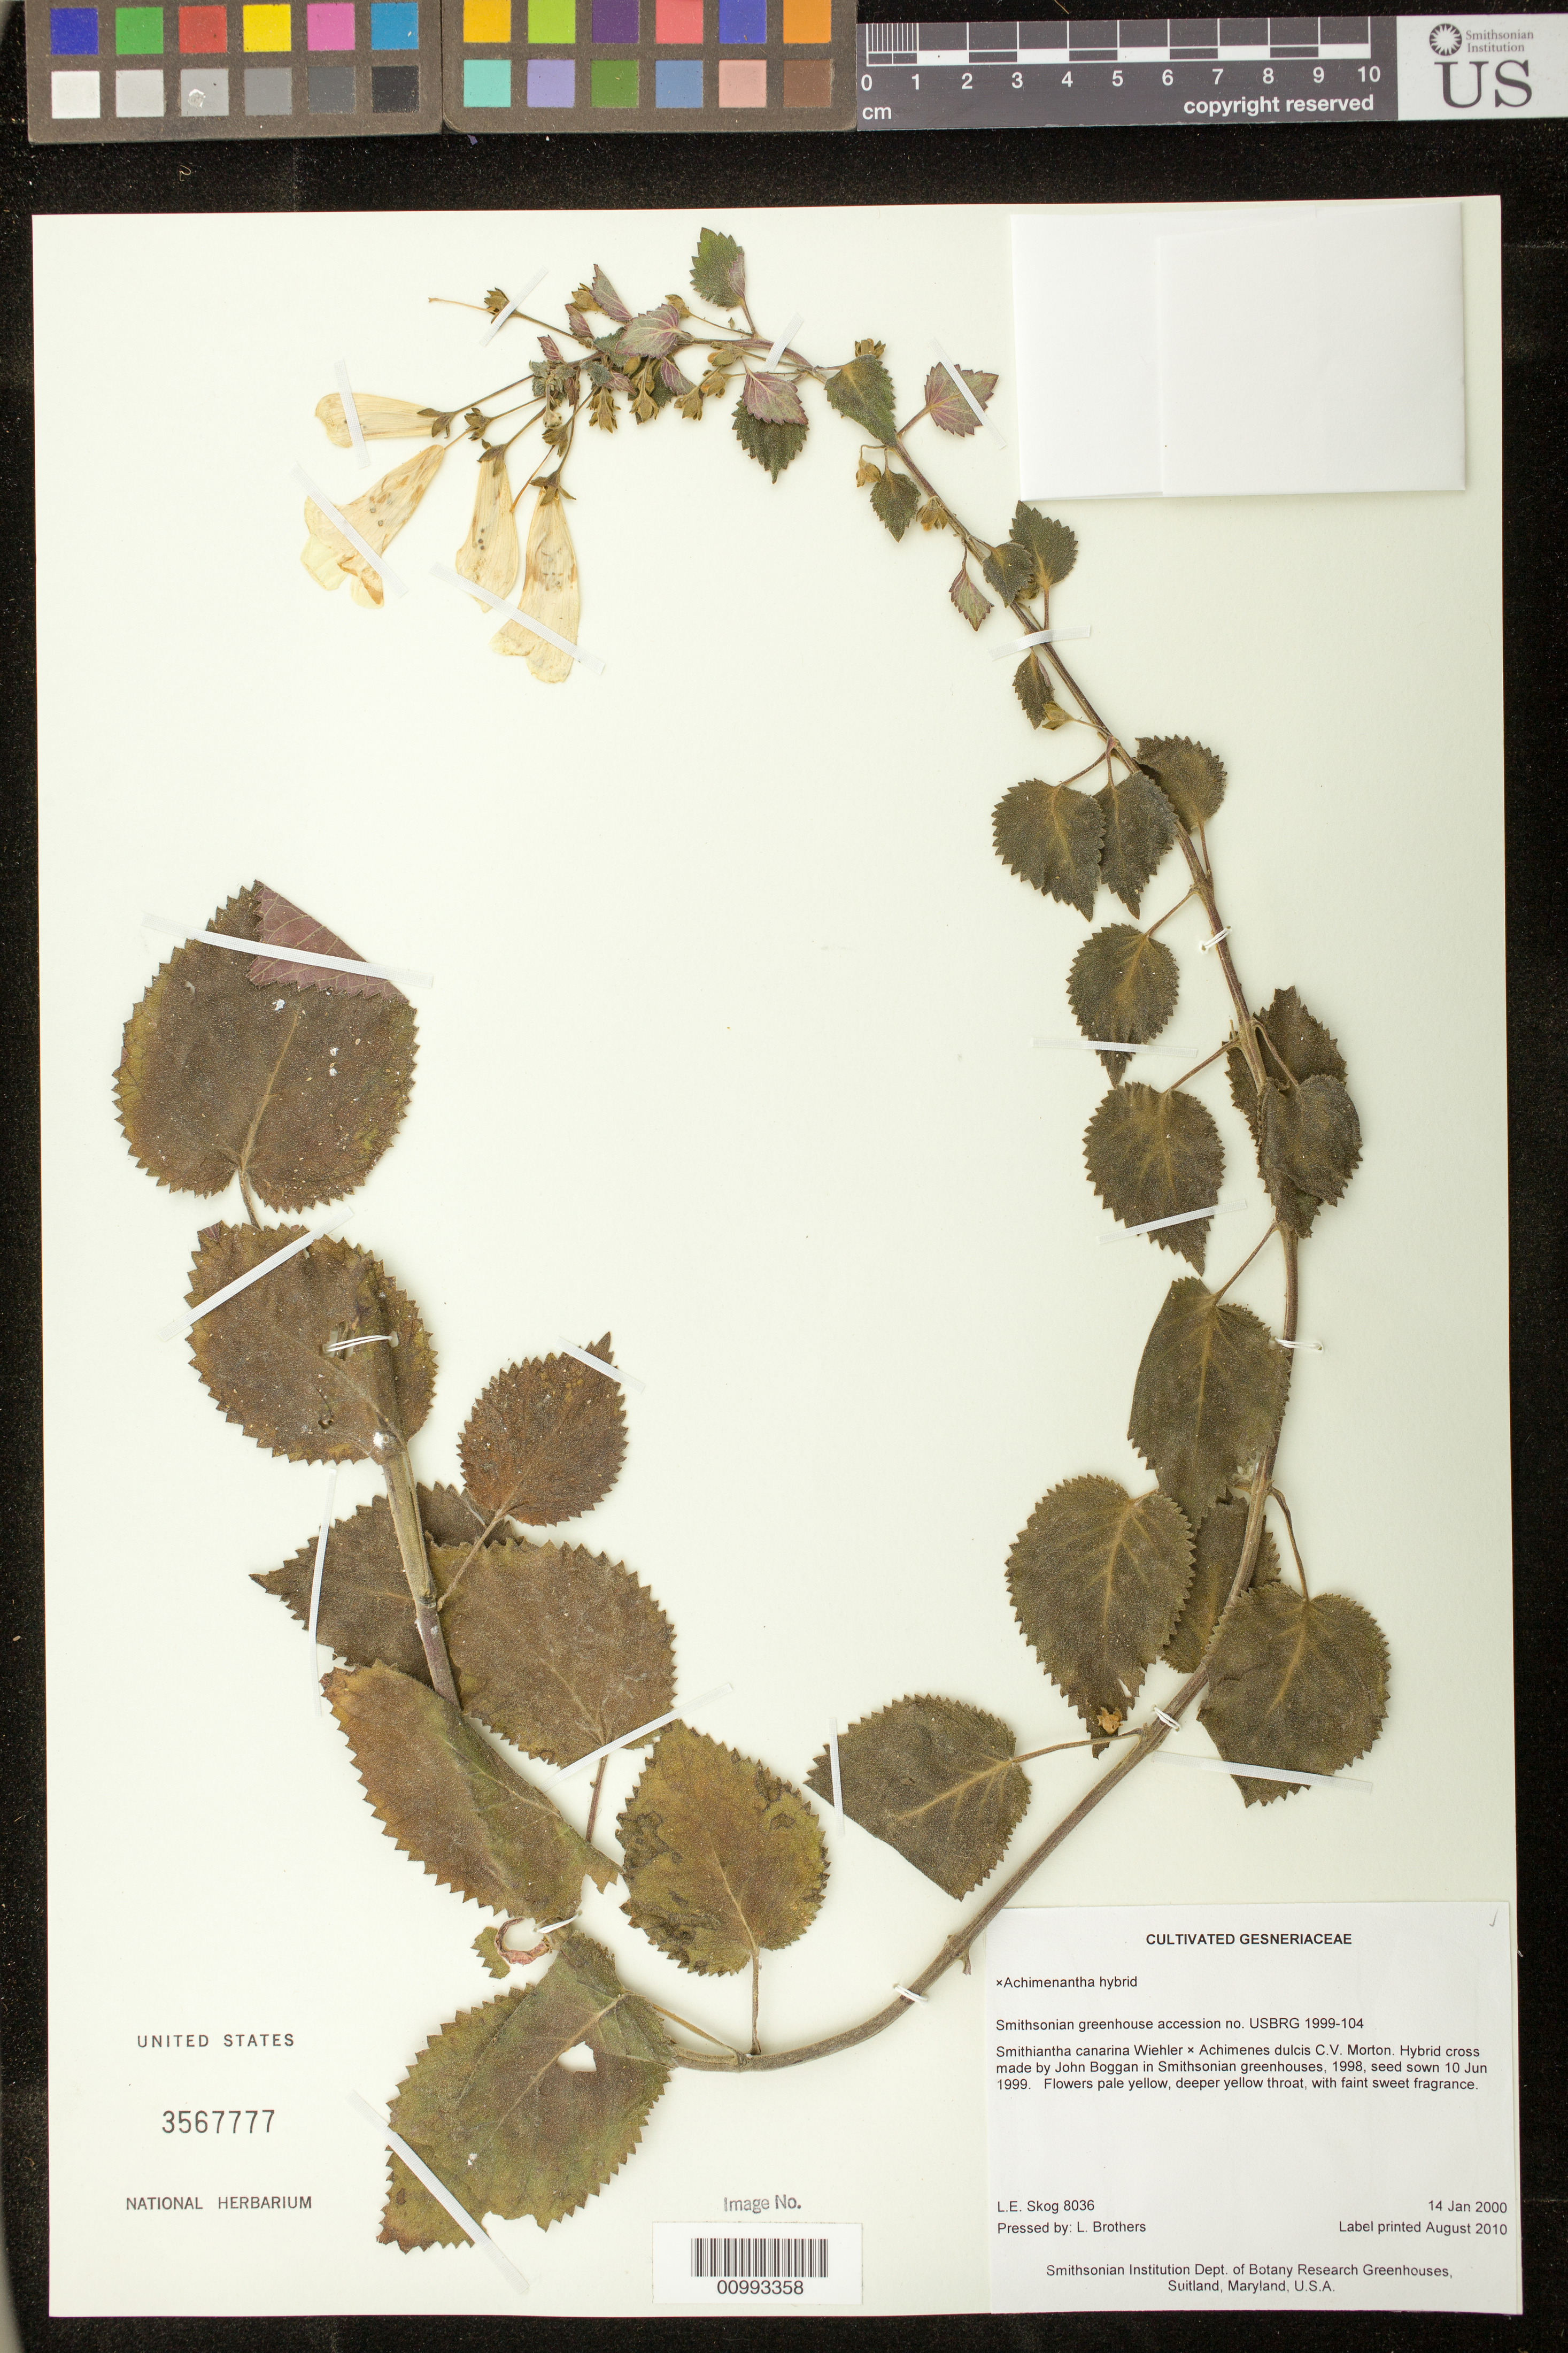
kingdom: Plantae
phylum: Tracheophyta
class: Magnoliopsida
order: Lamiales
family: Gesneriaceae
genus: Achimenantha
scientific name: x Achimenantha hybrid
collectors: L. E. Skog & L. Brothers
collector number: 8036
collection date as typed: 14 Jan 2000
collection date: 2000-01-14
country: United States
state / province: Maryland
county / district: Prince George's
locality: Smithsonian Institution Dept. of Botany Research Greenhouses, Suitland, Maryland, U.S.A.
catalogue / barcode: US 3567777